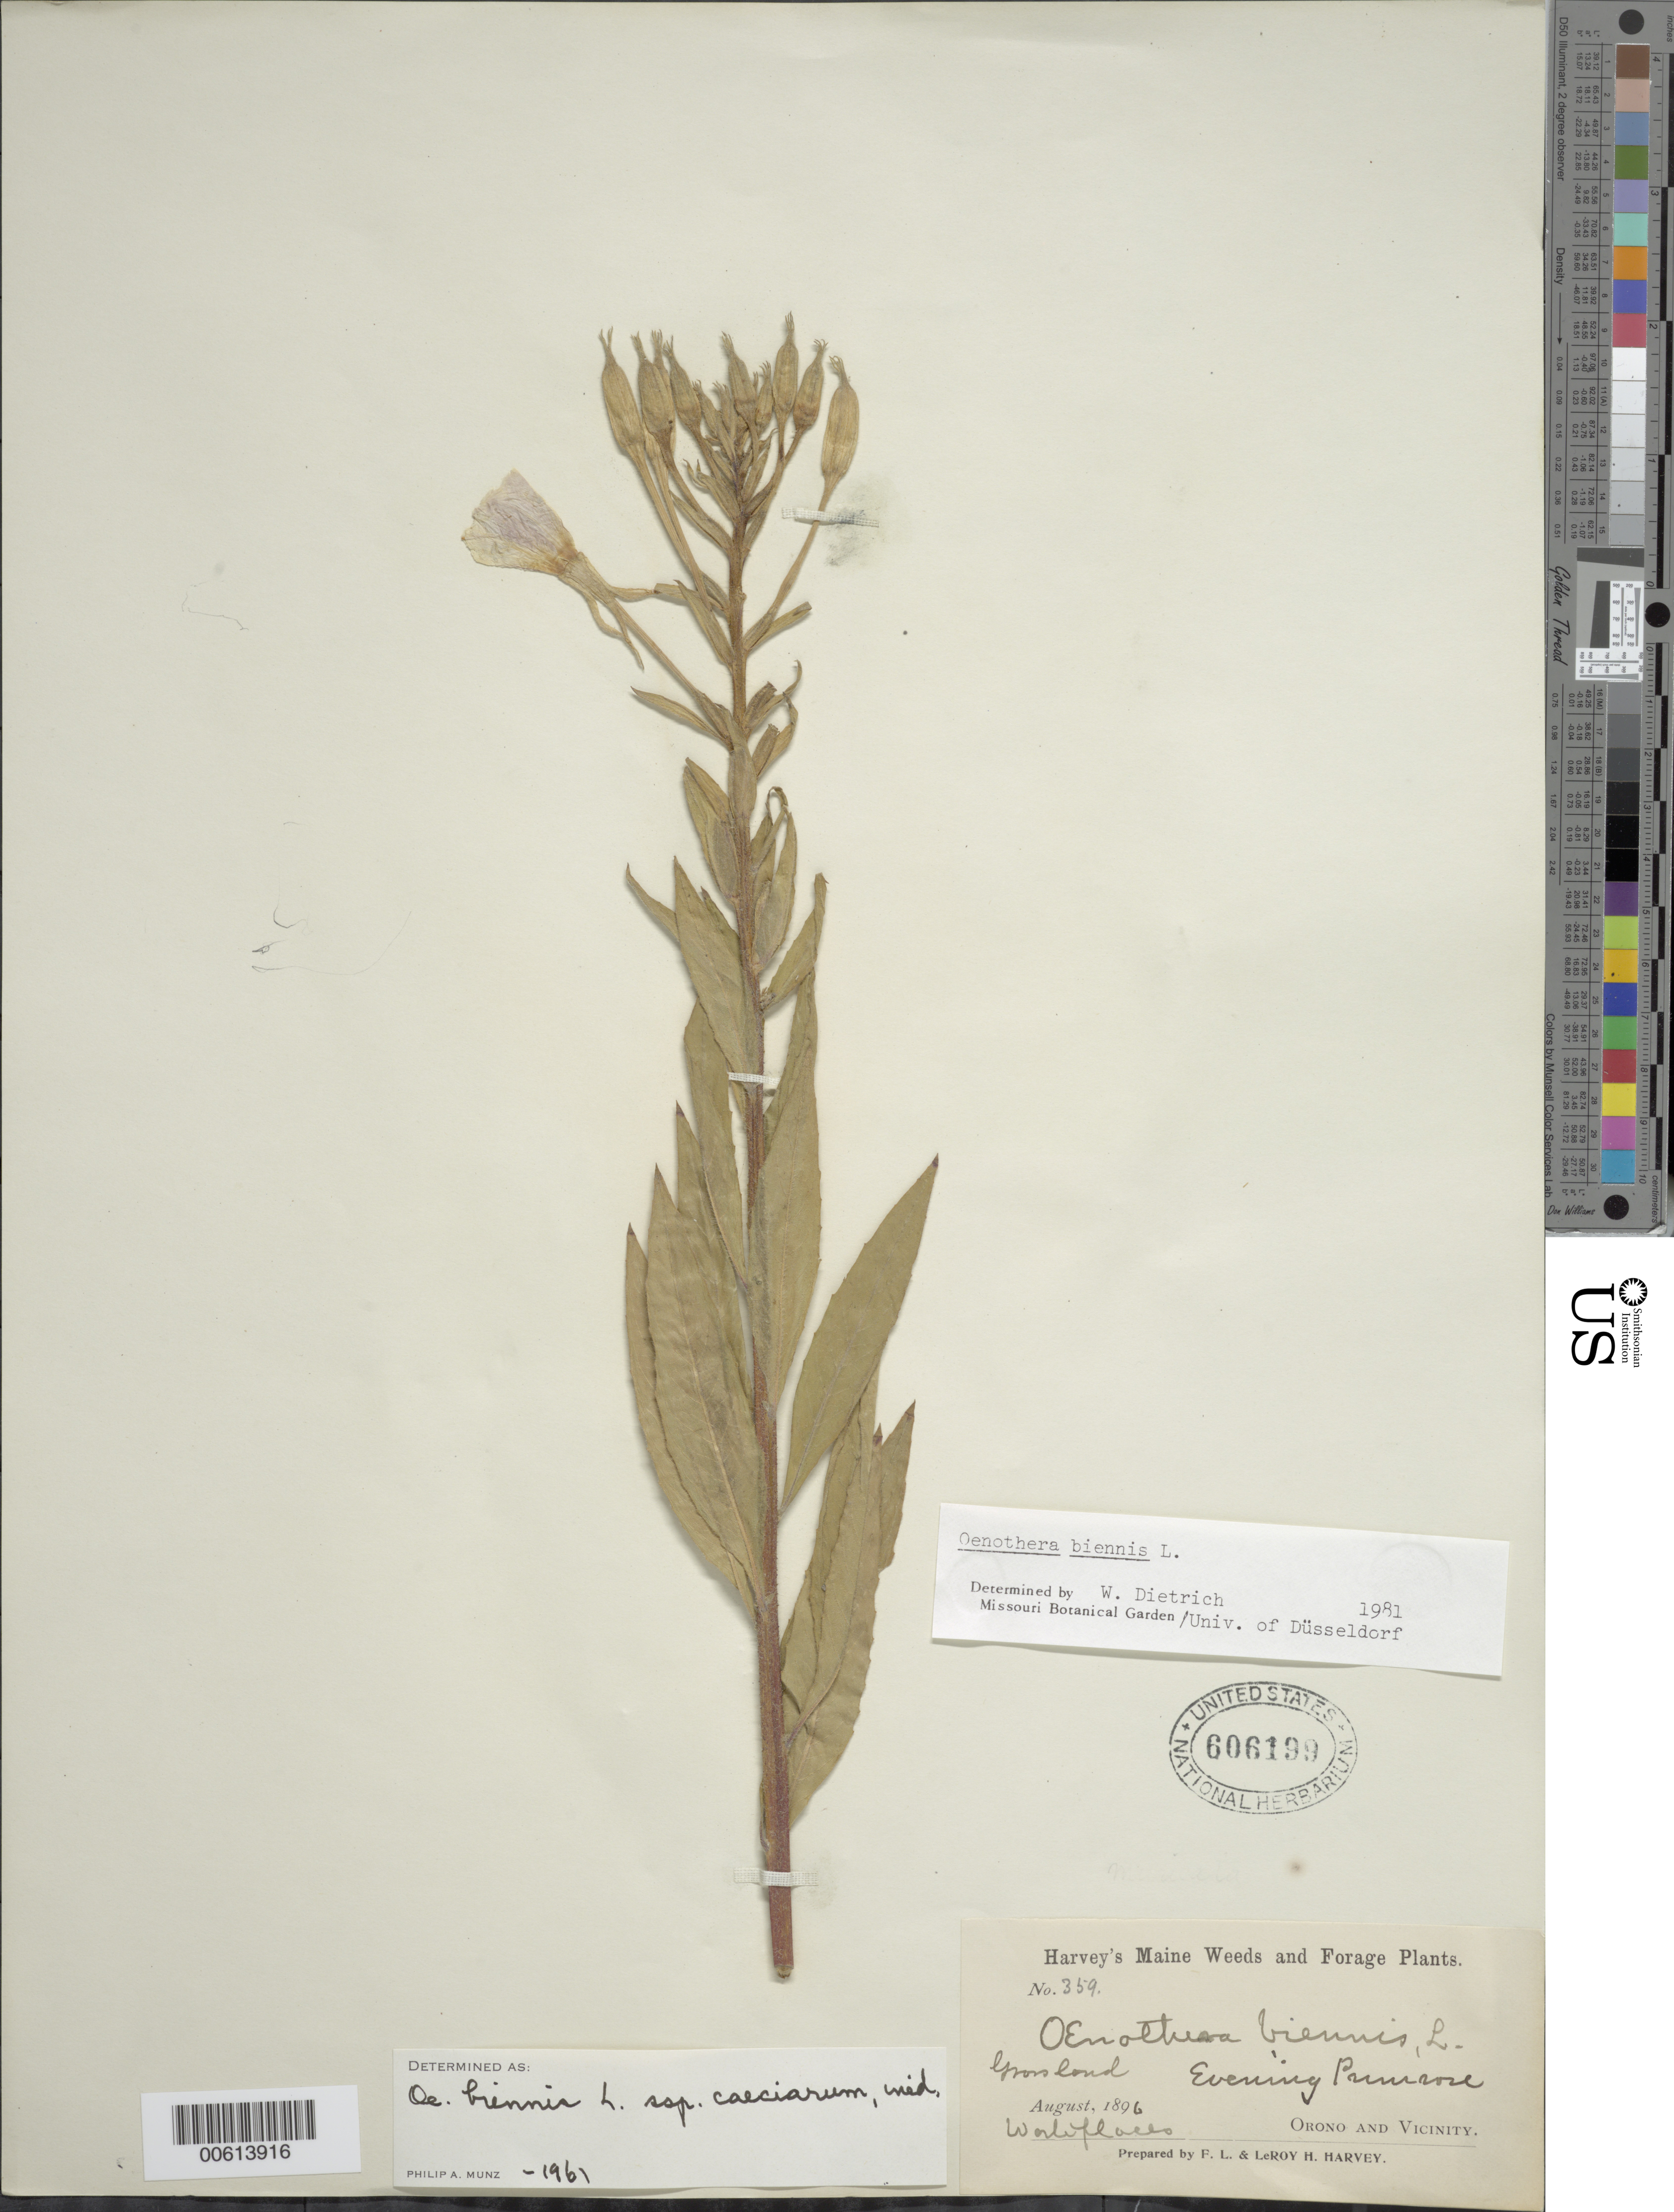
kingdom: Plantae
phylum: Tracheophyta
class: Magnoliopsida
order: Myrtales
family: Onagraceae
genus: Oenothera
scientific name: Oenothera biennis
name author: L.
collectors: F. L. Harvey & L. H. Harvey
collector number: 359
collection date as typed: Aug 1896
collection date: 1896-08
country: United States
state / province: Maine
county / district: Penobscot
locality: Orono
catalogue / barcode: US 606199